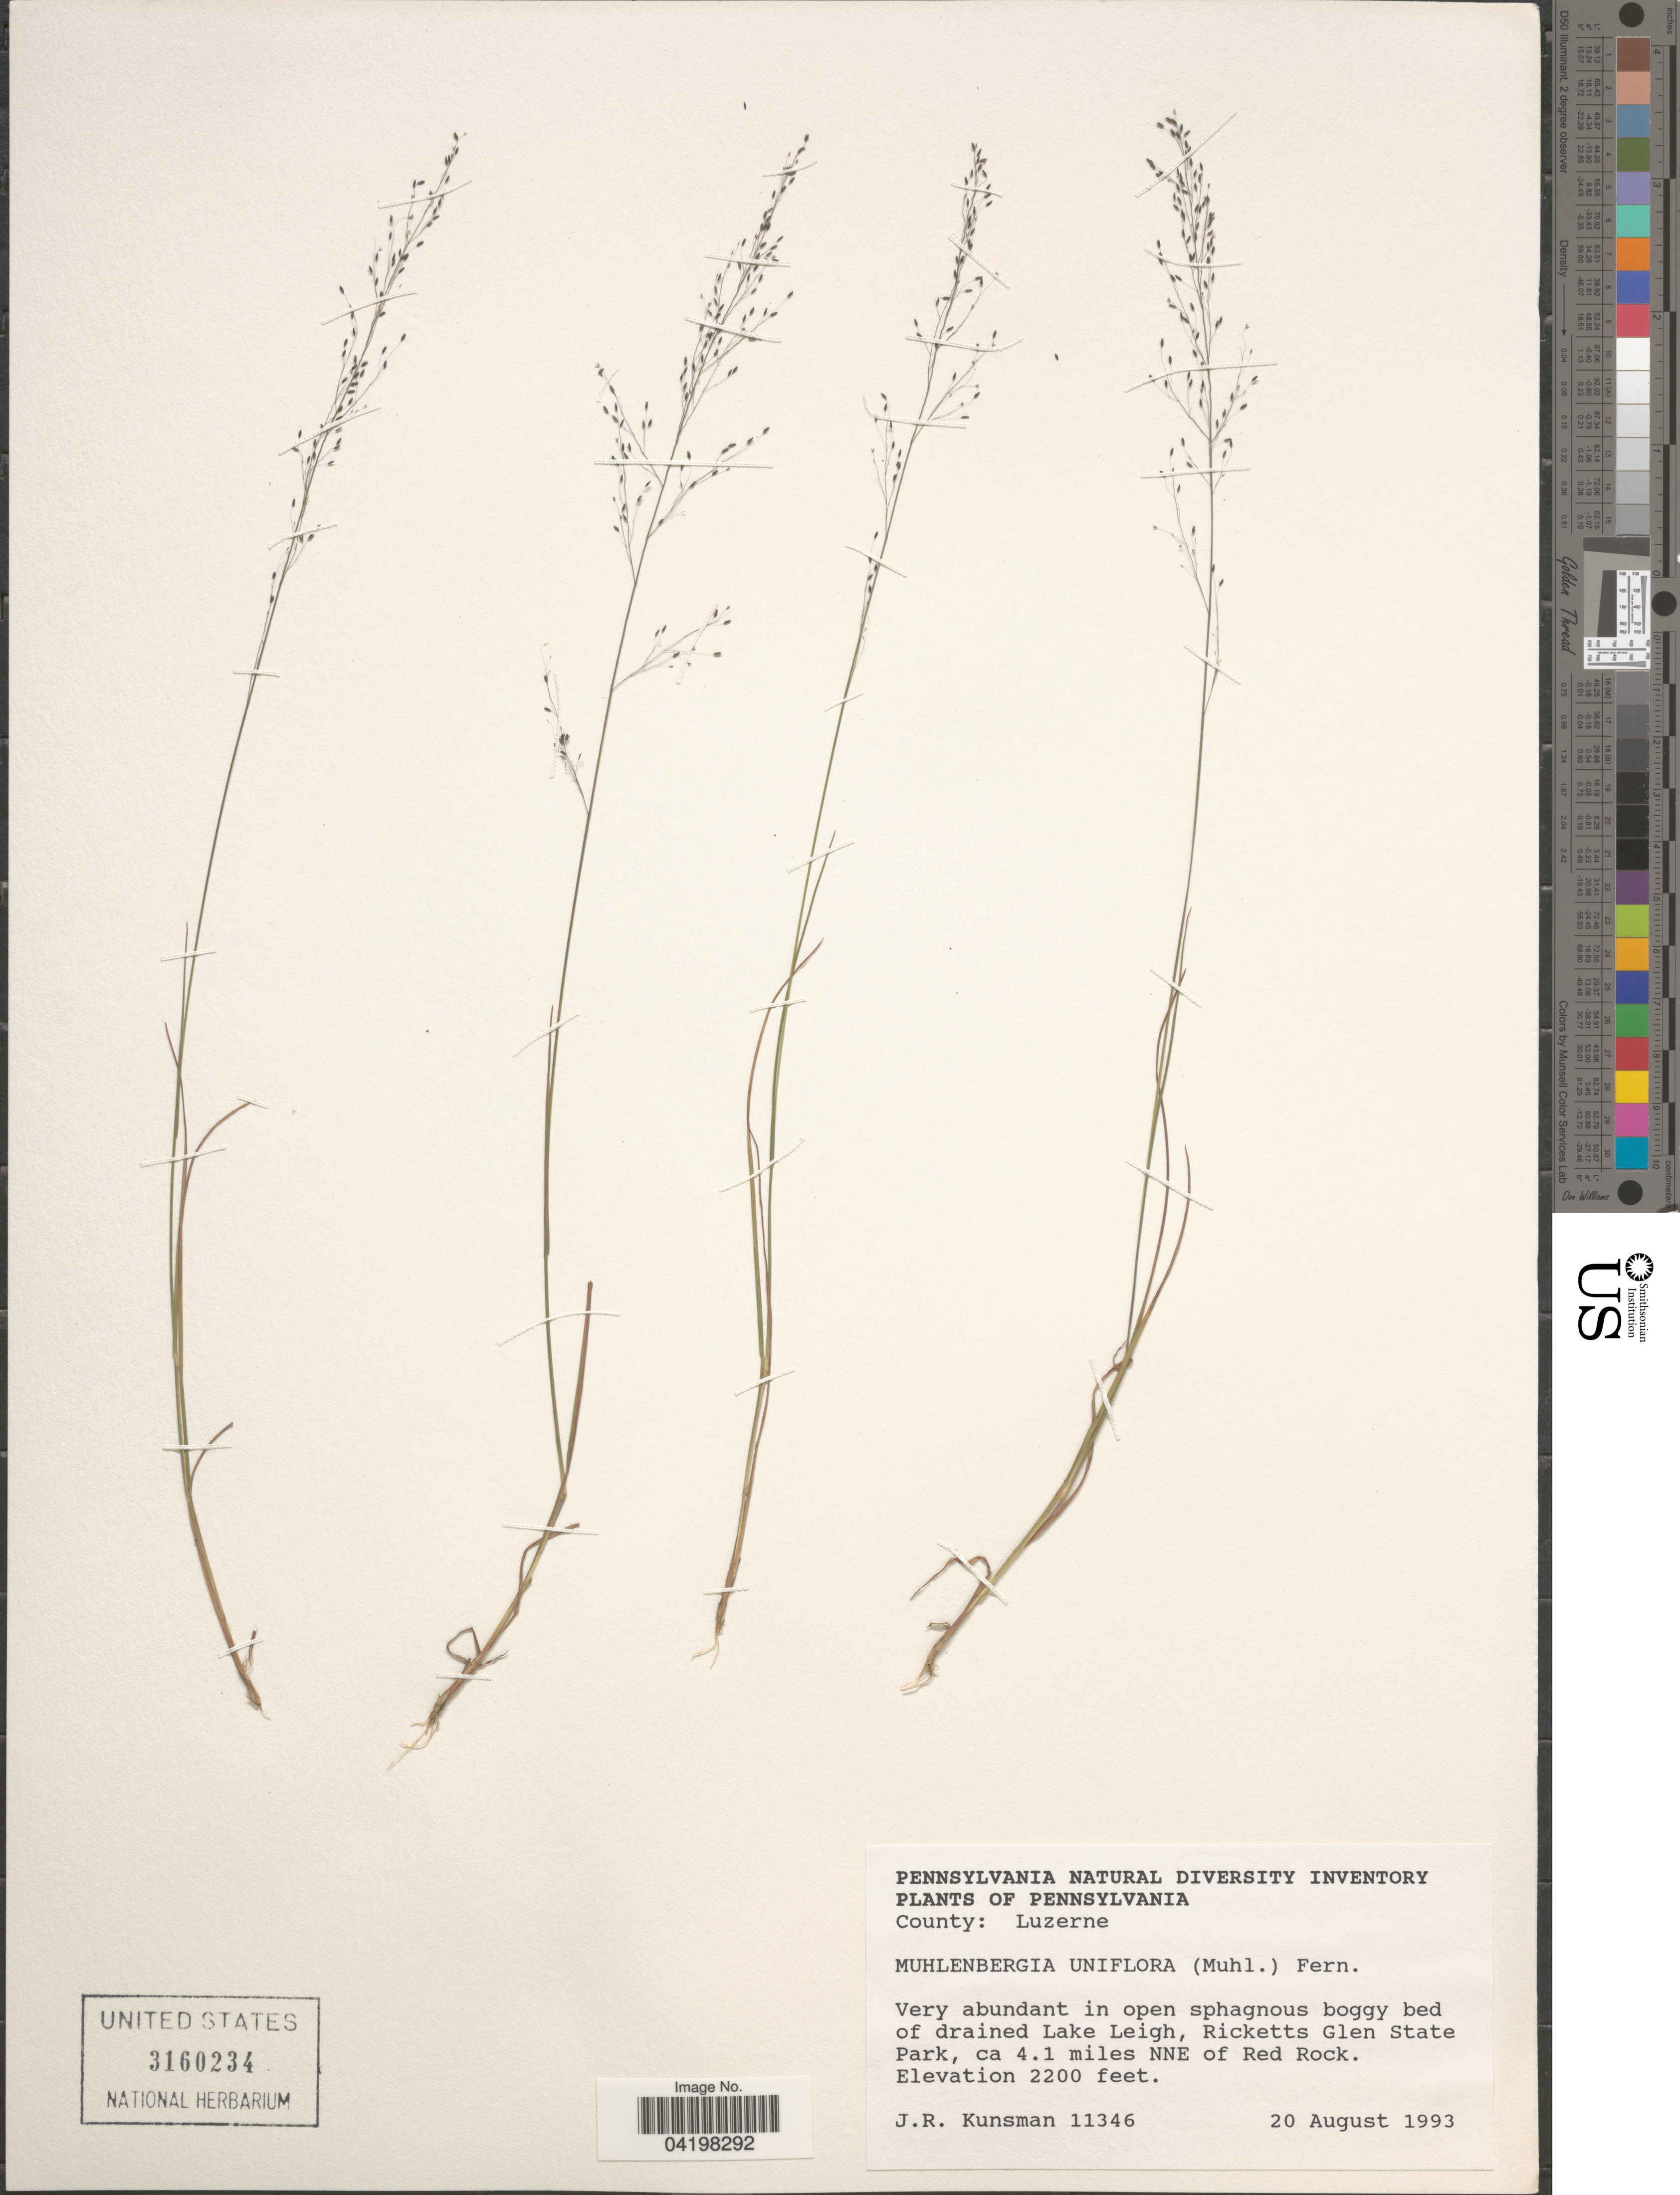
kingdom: Plantae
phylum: Tracheophyta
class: Liliopsida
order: Poales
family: Poaceae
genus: Muhlenbergia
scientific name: Muhlenbergia uniflora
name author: (Muhl.) Fernald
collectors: J. Kunsman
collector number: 11346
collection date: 1993-08-20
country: United States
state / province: Pennsylvania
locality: County: Luzerne. Very abundant in open sphagnous boggy bed of drained Lake Leigh, Ricketts Glen State Park, ca 4.1 miles NNE of Red Rock.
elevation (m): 671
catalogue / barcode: US 3160234